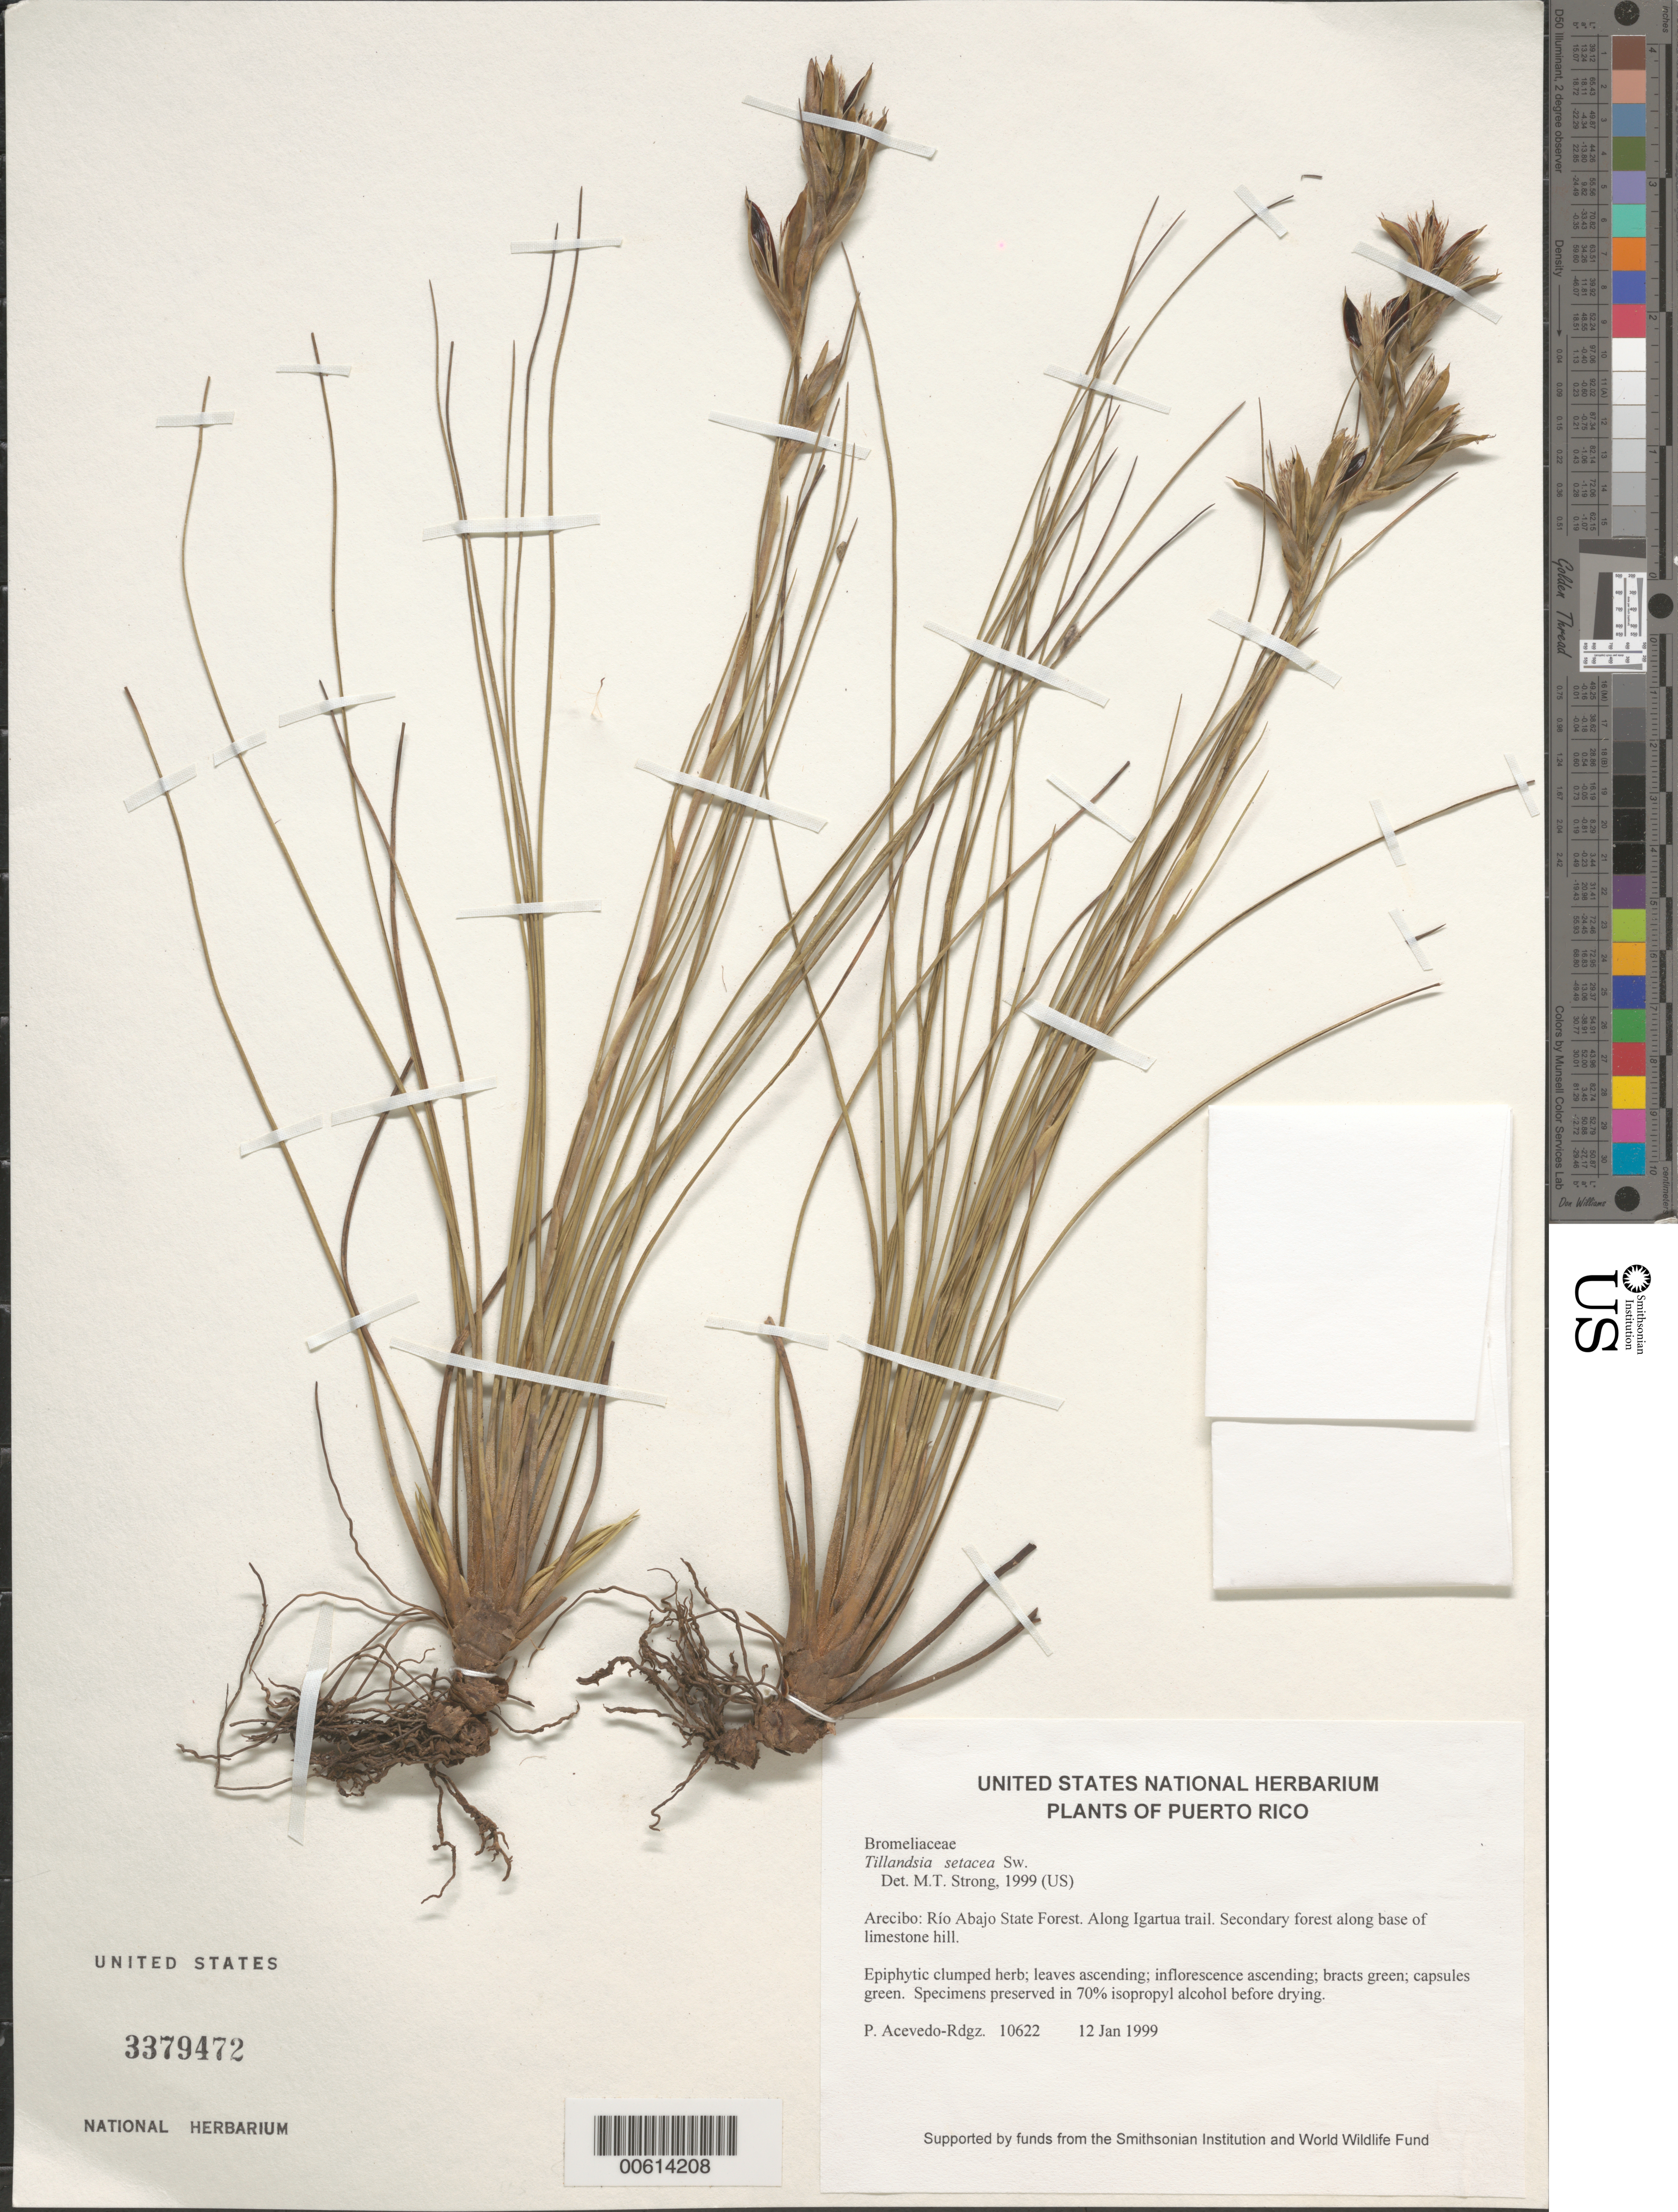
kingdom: Plantae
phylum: Tracheophyta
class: Liliopsida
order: Poales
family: Bromeliaceae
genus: Tillandsia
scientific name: Tillandsia setacea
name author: Sw.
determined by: Strong, M. T., (US), Smithsonian Institution - National Museum of Natural History (UNITED STATES)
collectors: P. Acevedo-Rodr.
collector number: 10622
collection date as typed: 12 Jan 1999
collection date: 1999-01-12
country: Puerto Rico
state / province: Arecibo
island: Puerto Rico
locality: Arecibo; Río Abajo State Forest. Along Igartua trail.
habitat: Secondary forest along base of limestone hill.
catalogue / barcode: US 3379472